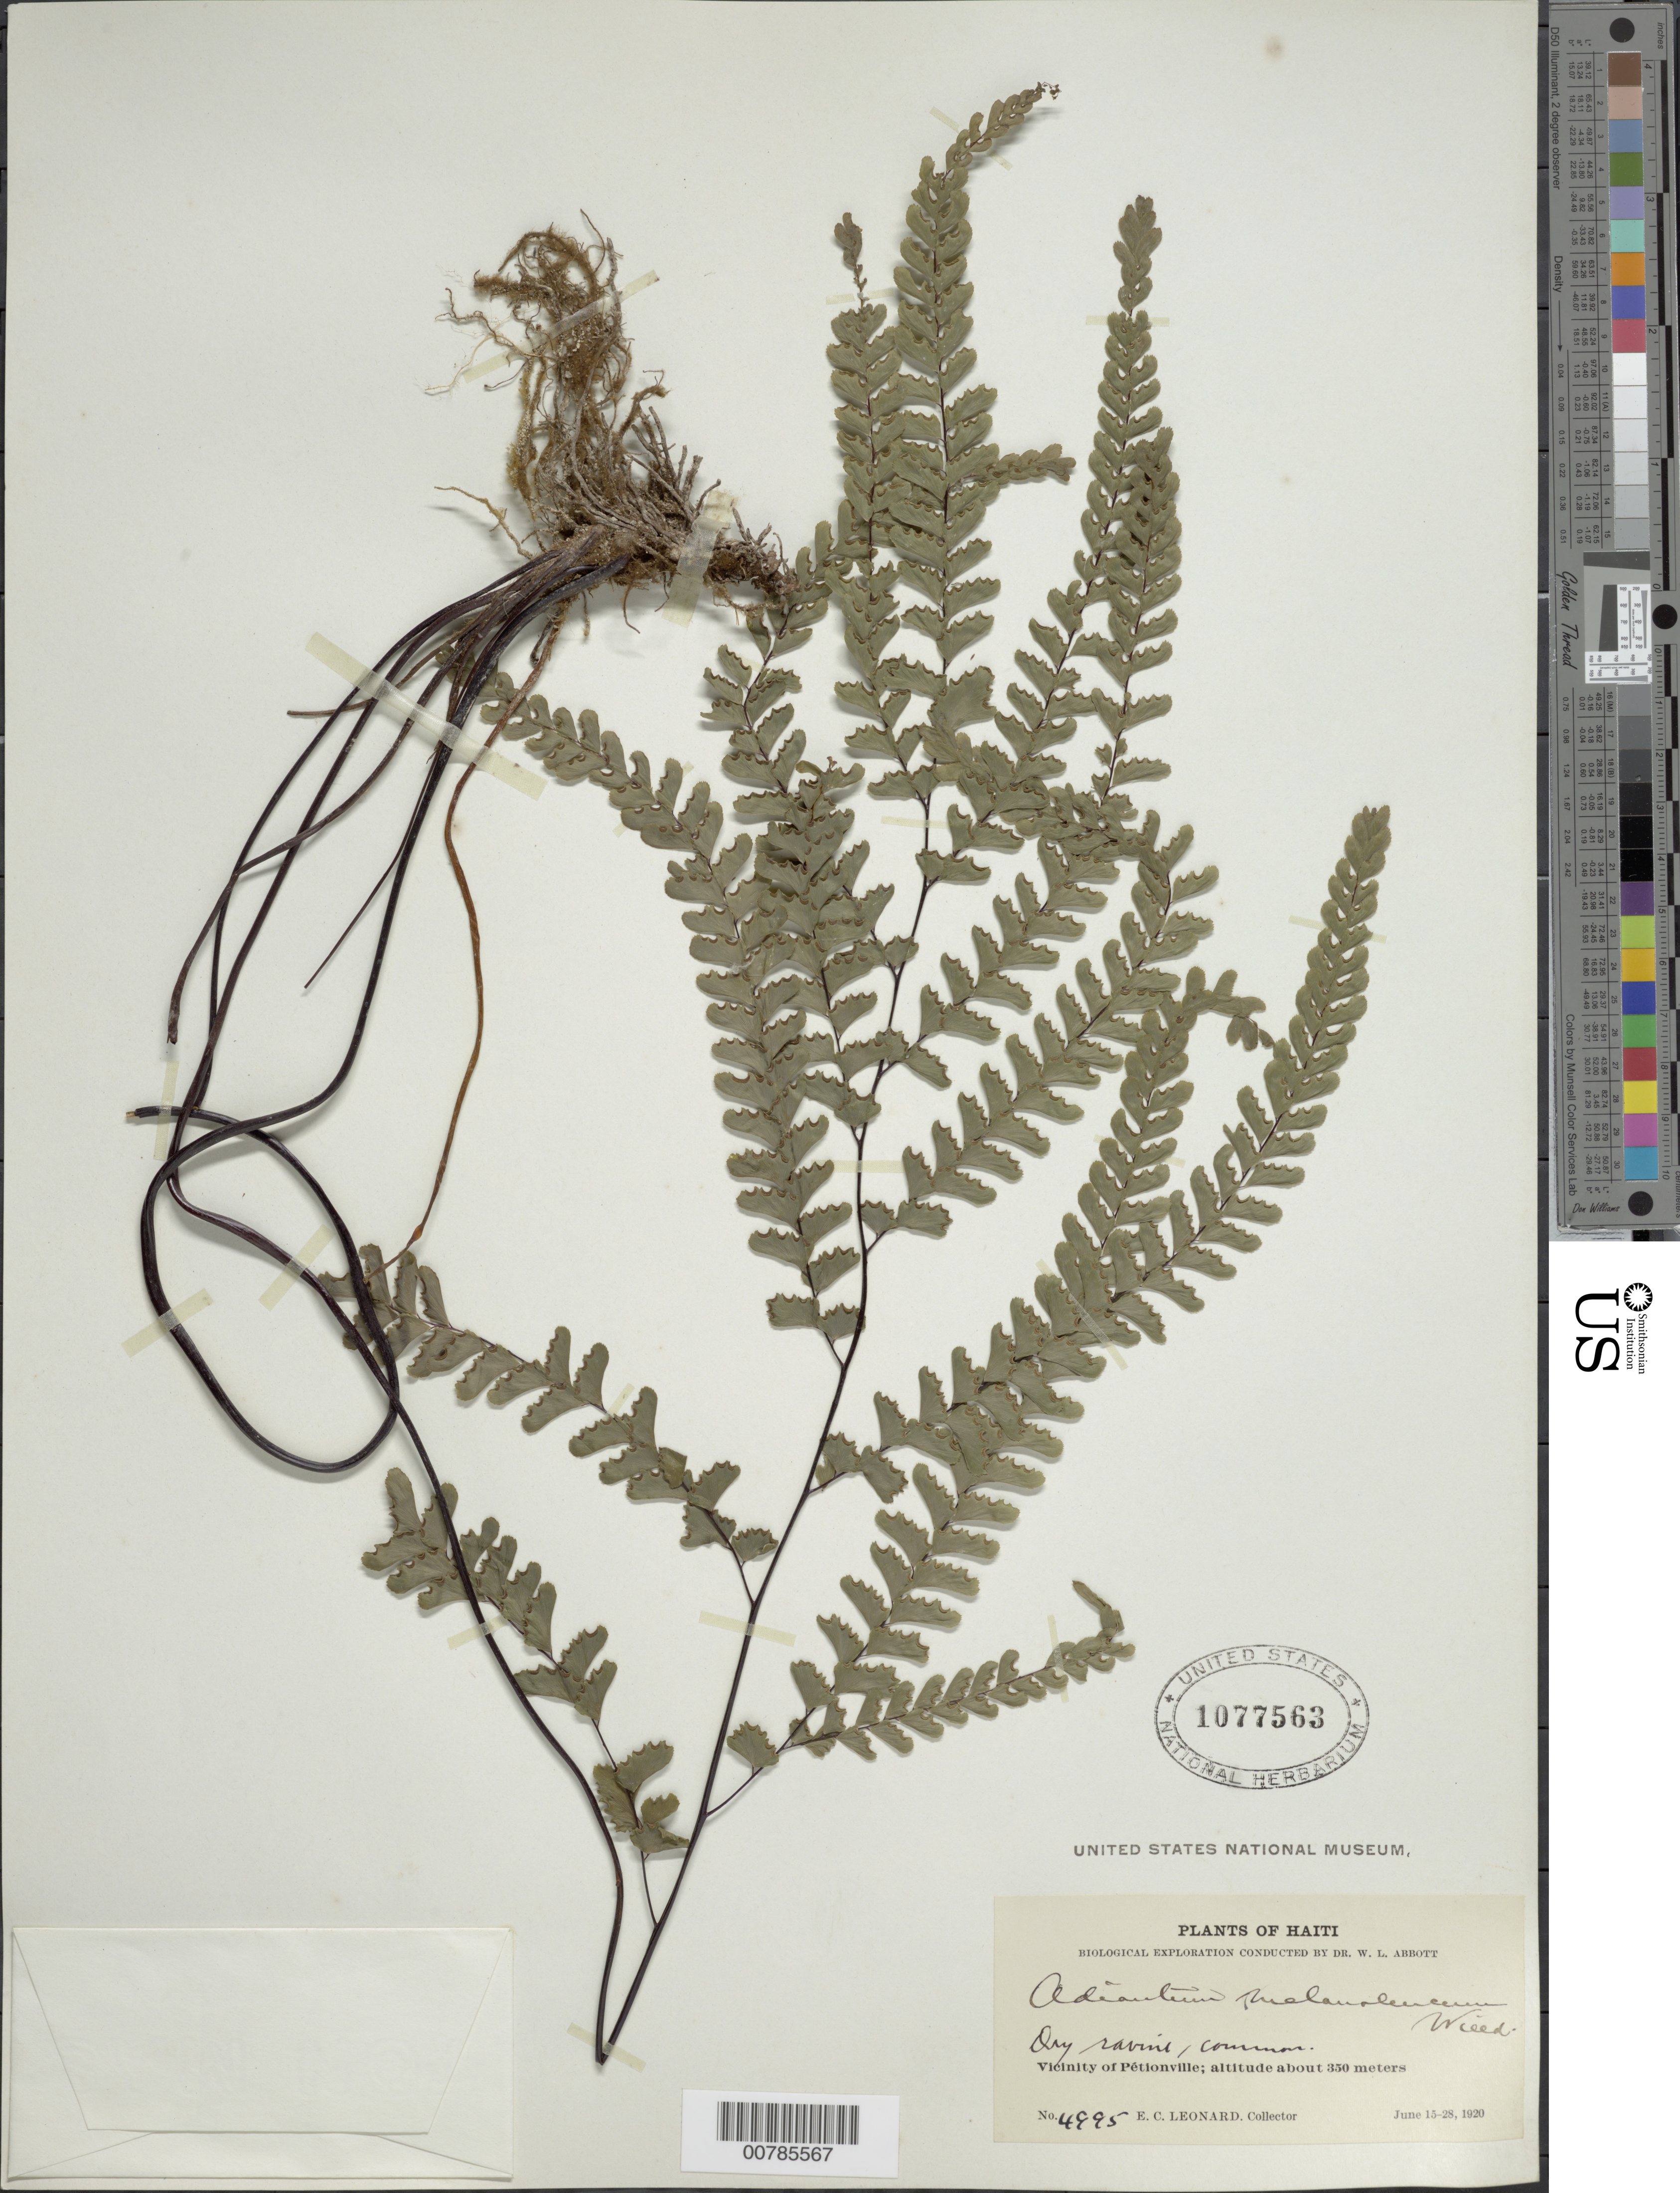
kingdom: Plantae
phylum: Tracheophyta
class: Polypodiopsida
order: Polypodiales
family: Pteridaceae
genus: Adiantum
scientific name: Adiantum melanoleucum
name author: Willd.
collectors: E. C. Leonard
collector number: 4995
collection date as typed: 15 Jun 1920 28 Jun 1920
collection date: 1920-06-15/1920-06-28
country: Haiti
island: Hispaniola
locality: Pétionville, vicinity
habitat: Dry ravine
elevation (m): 350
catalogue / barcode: US 1077563